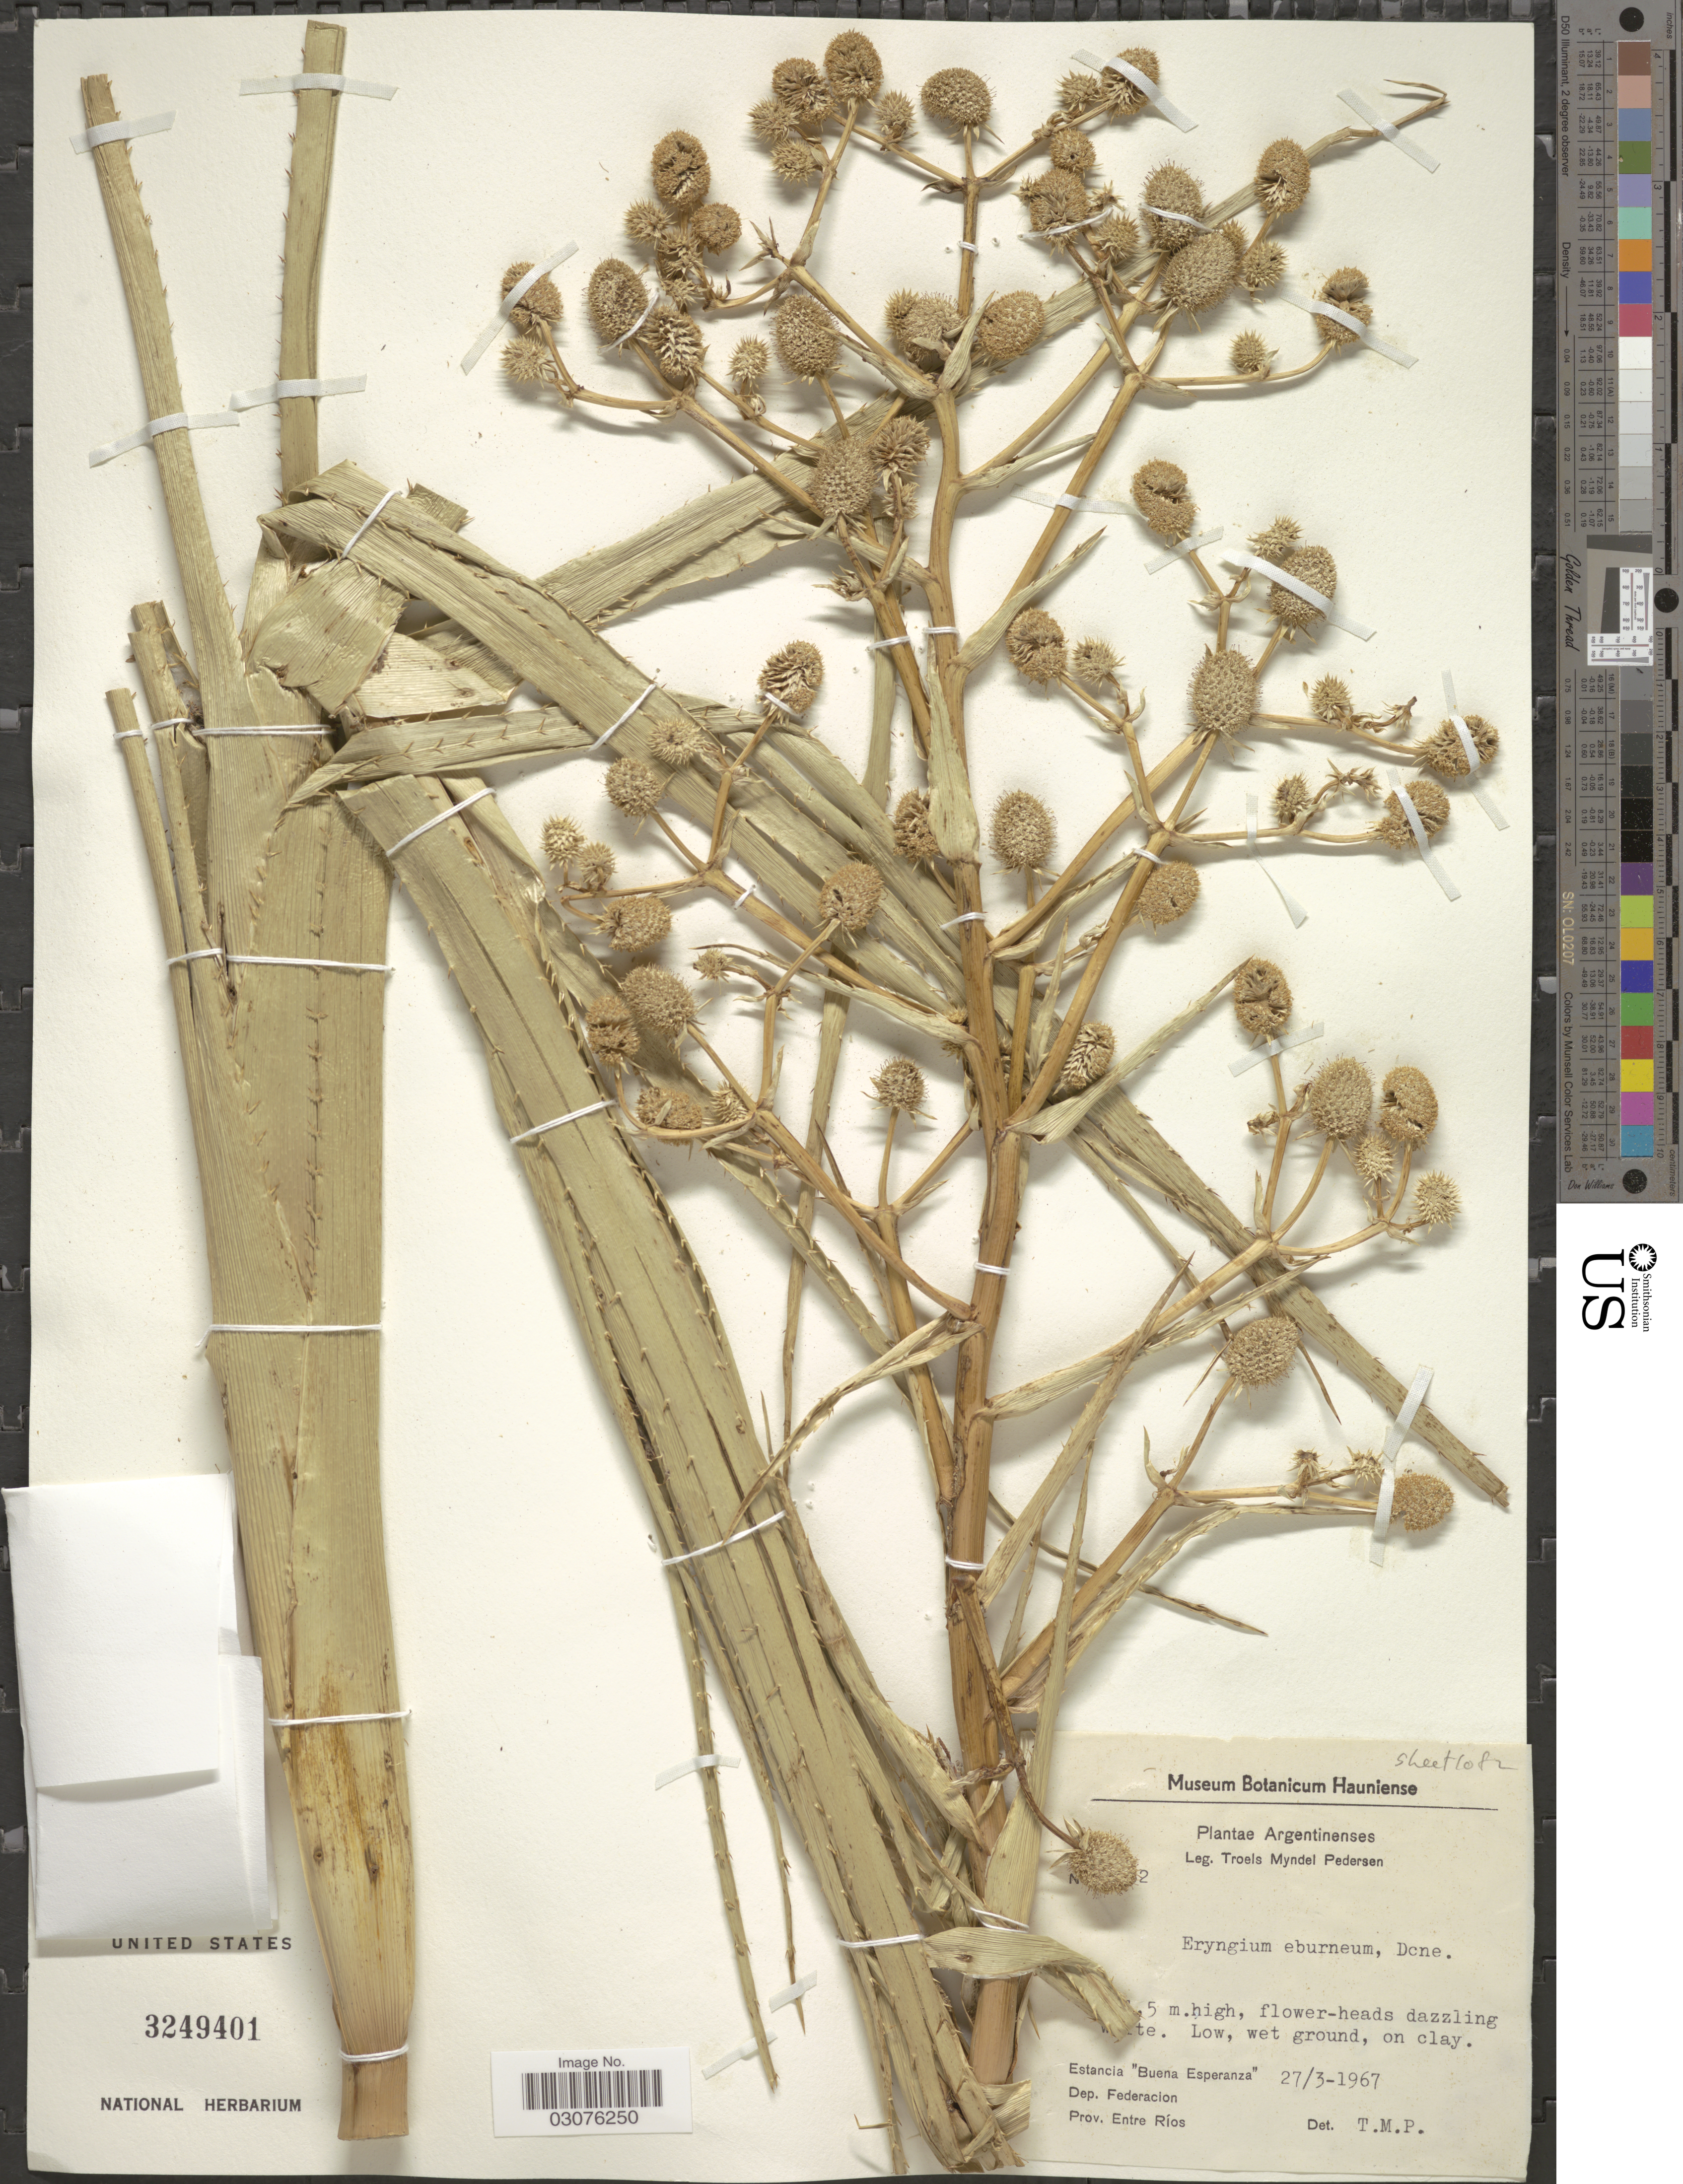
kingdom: Plantae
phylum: Tracheophyta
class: Magnoliopsida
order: Apiales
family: Apiaceae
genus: Eryngium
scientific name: Eryngium eburneum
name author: Decne.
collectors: T. Pederson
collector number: !2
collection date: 1967-03-27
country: Argentina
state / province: Entre Rios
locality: Estancia "Santa Teresa". Dep. Federacion.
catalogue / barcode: US 3249401